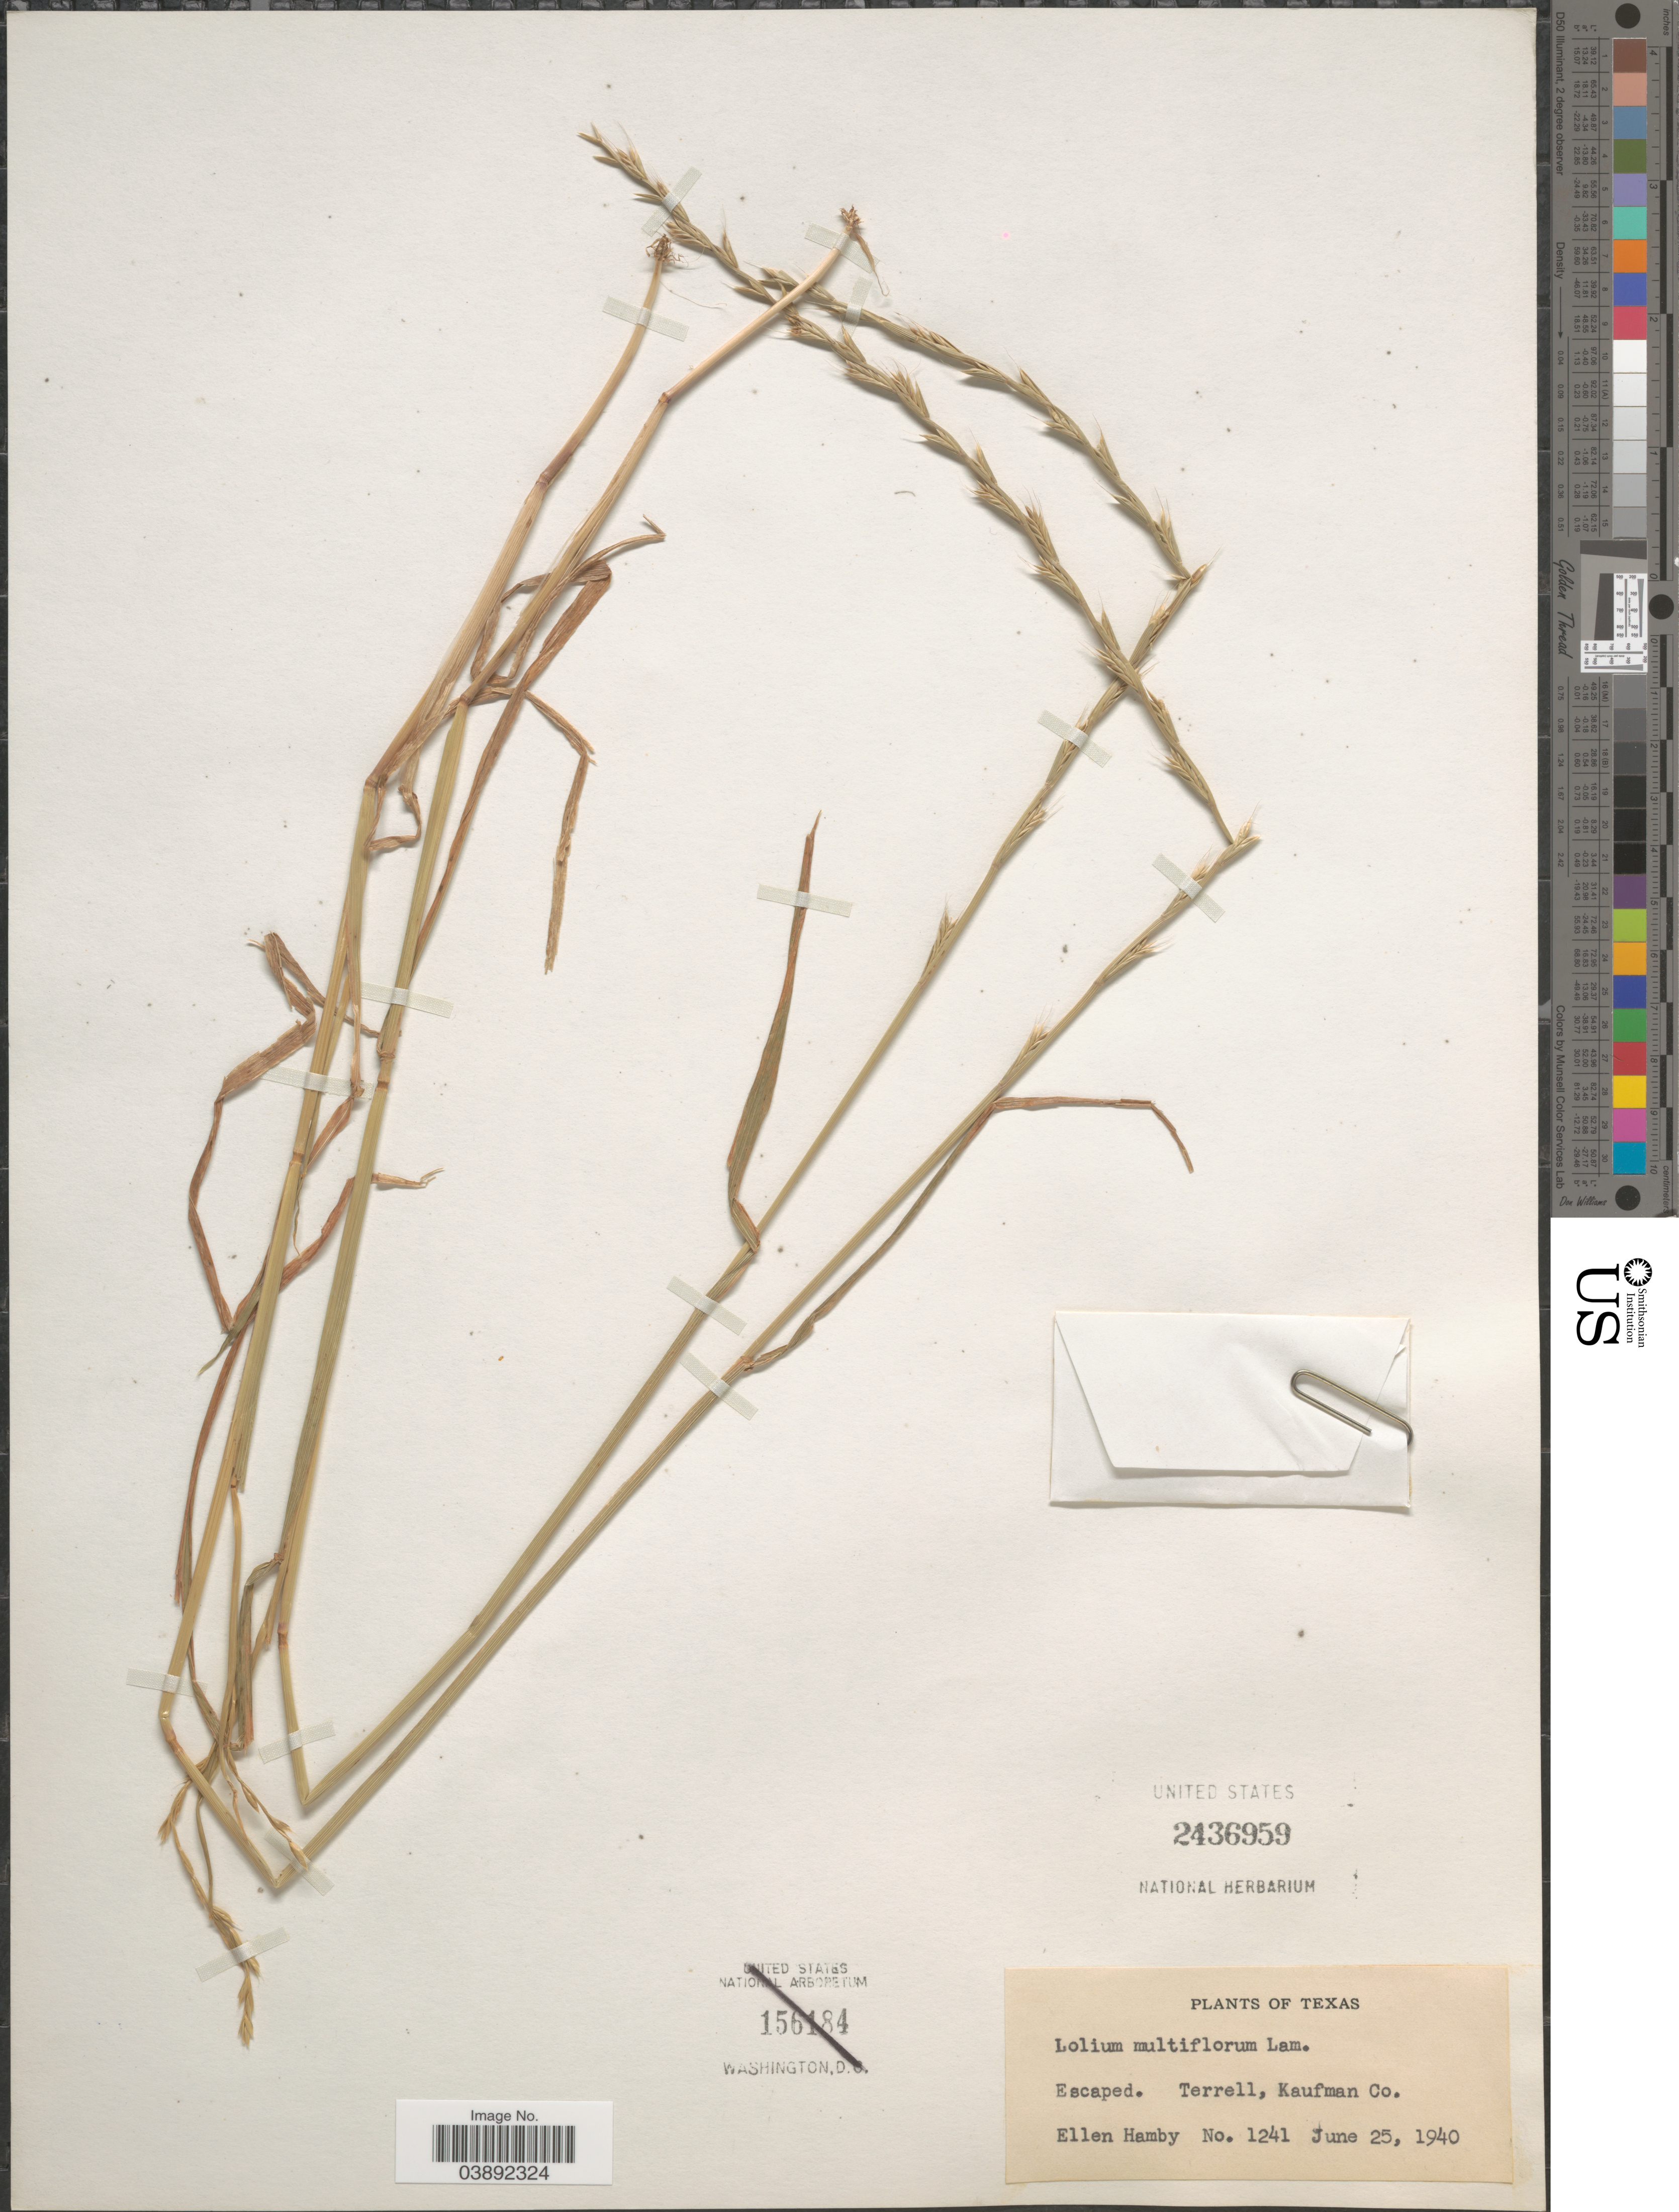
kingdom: Plantae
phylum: Tracheophyta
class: Liliopsida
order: Poales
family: Poaceae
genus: Lolium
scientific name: Lolium multiflorum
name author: Lam.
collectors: E. Hamby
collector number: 1241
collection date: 1940-06-25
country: United States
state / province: Texas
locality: Terrell, Kaufman Co.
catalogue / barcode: US 2436959